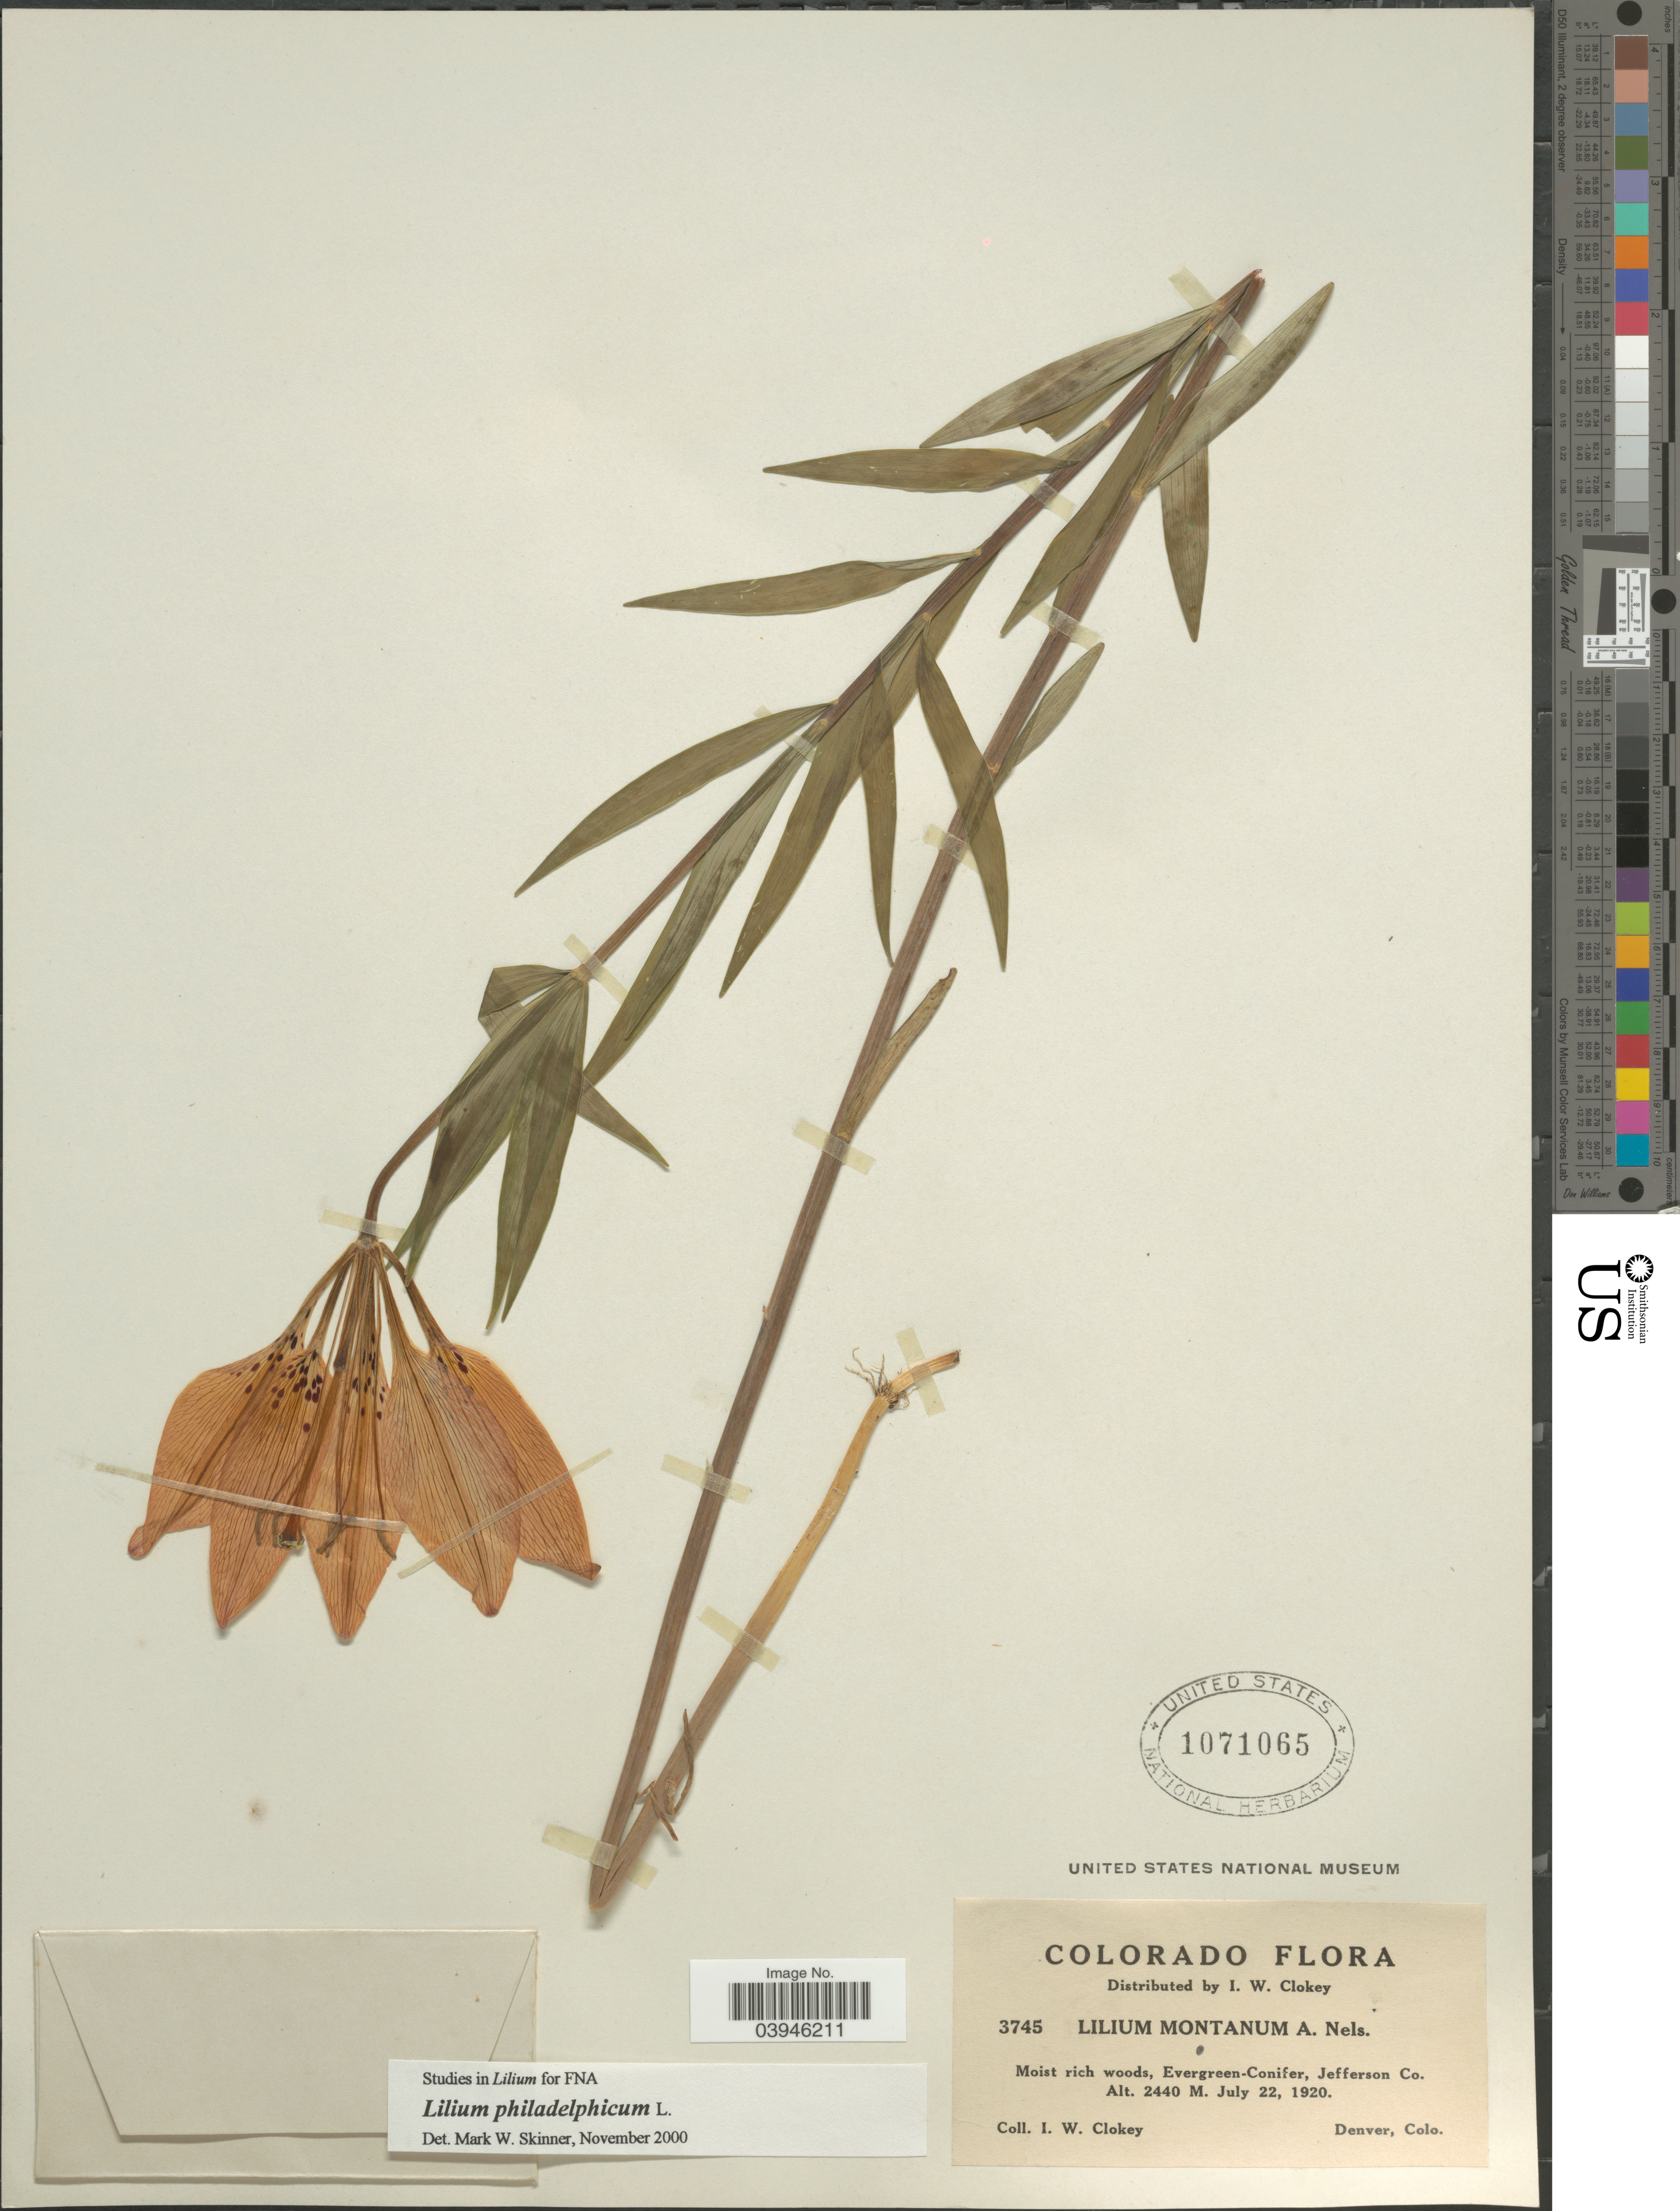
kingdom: Plantae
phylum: Tracheophyta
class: Liliopsida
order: Liliales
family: Liliaceae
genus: Lilium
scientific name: Lilium philadelphicum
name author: L.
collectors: I. W. Clokey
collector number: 3745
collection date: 1920-07-22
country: United States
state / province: Colorado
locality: Evergreen-Conifer, Jefferson Co.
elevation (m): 2440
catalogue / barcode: US 1071065